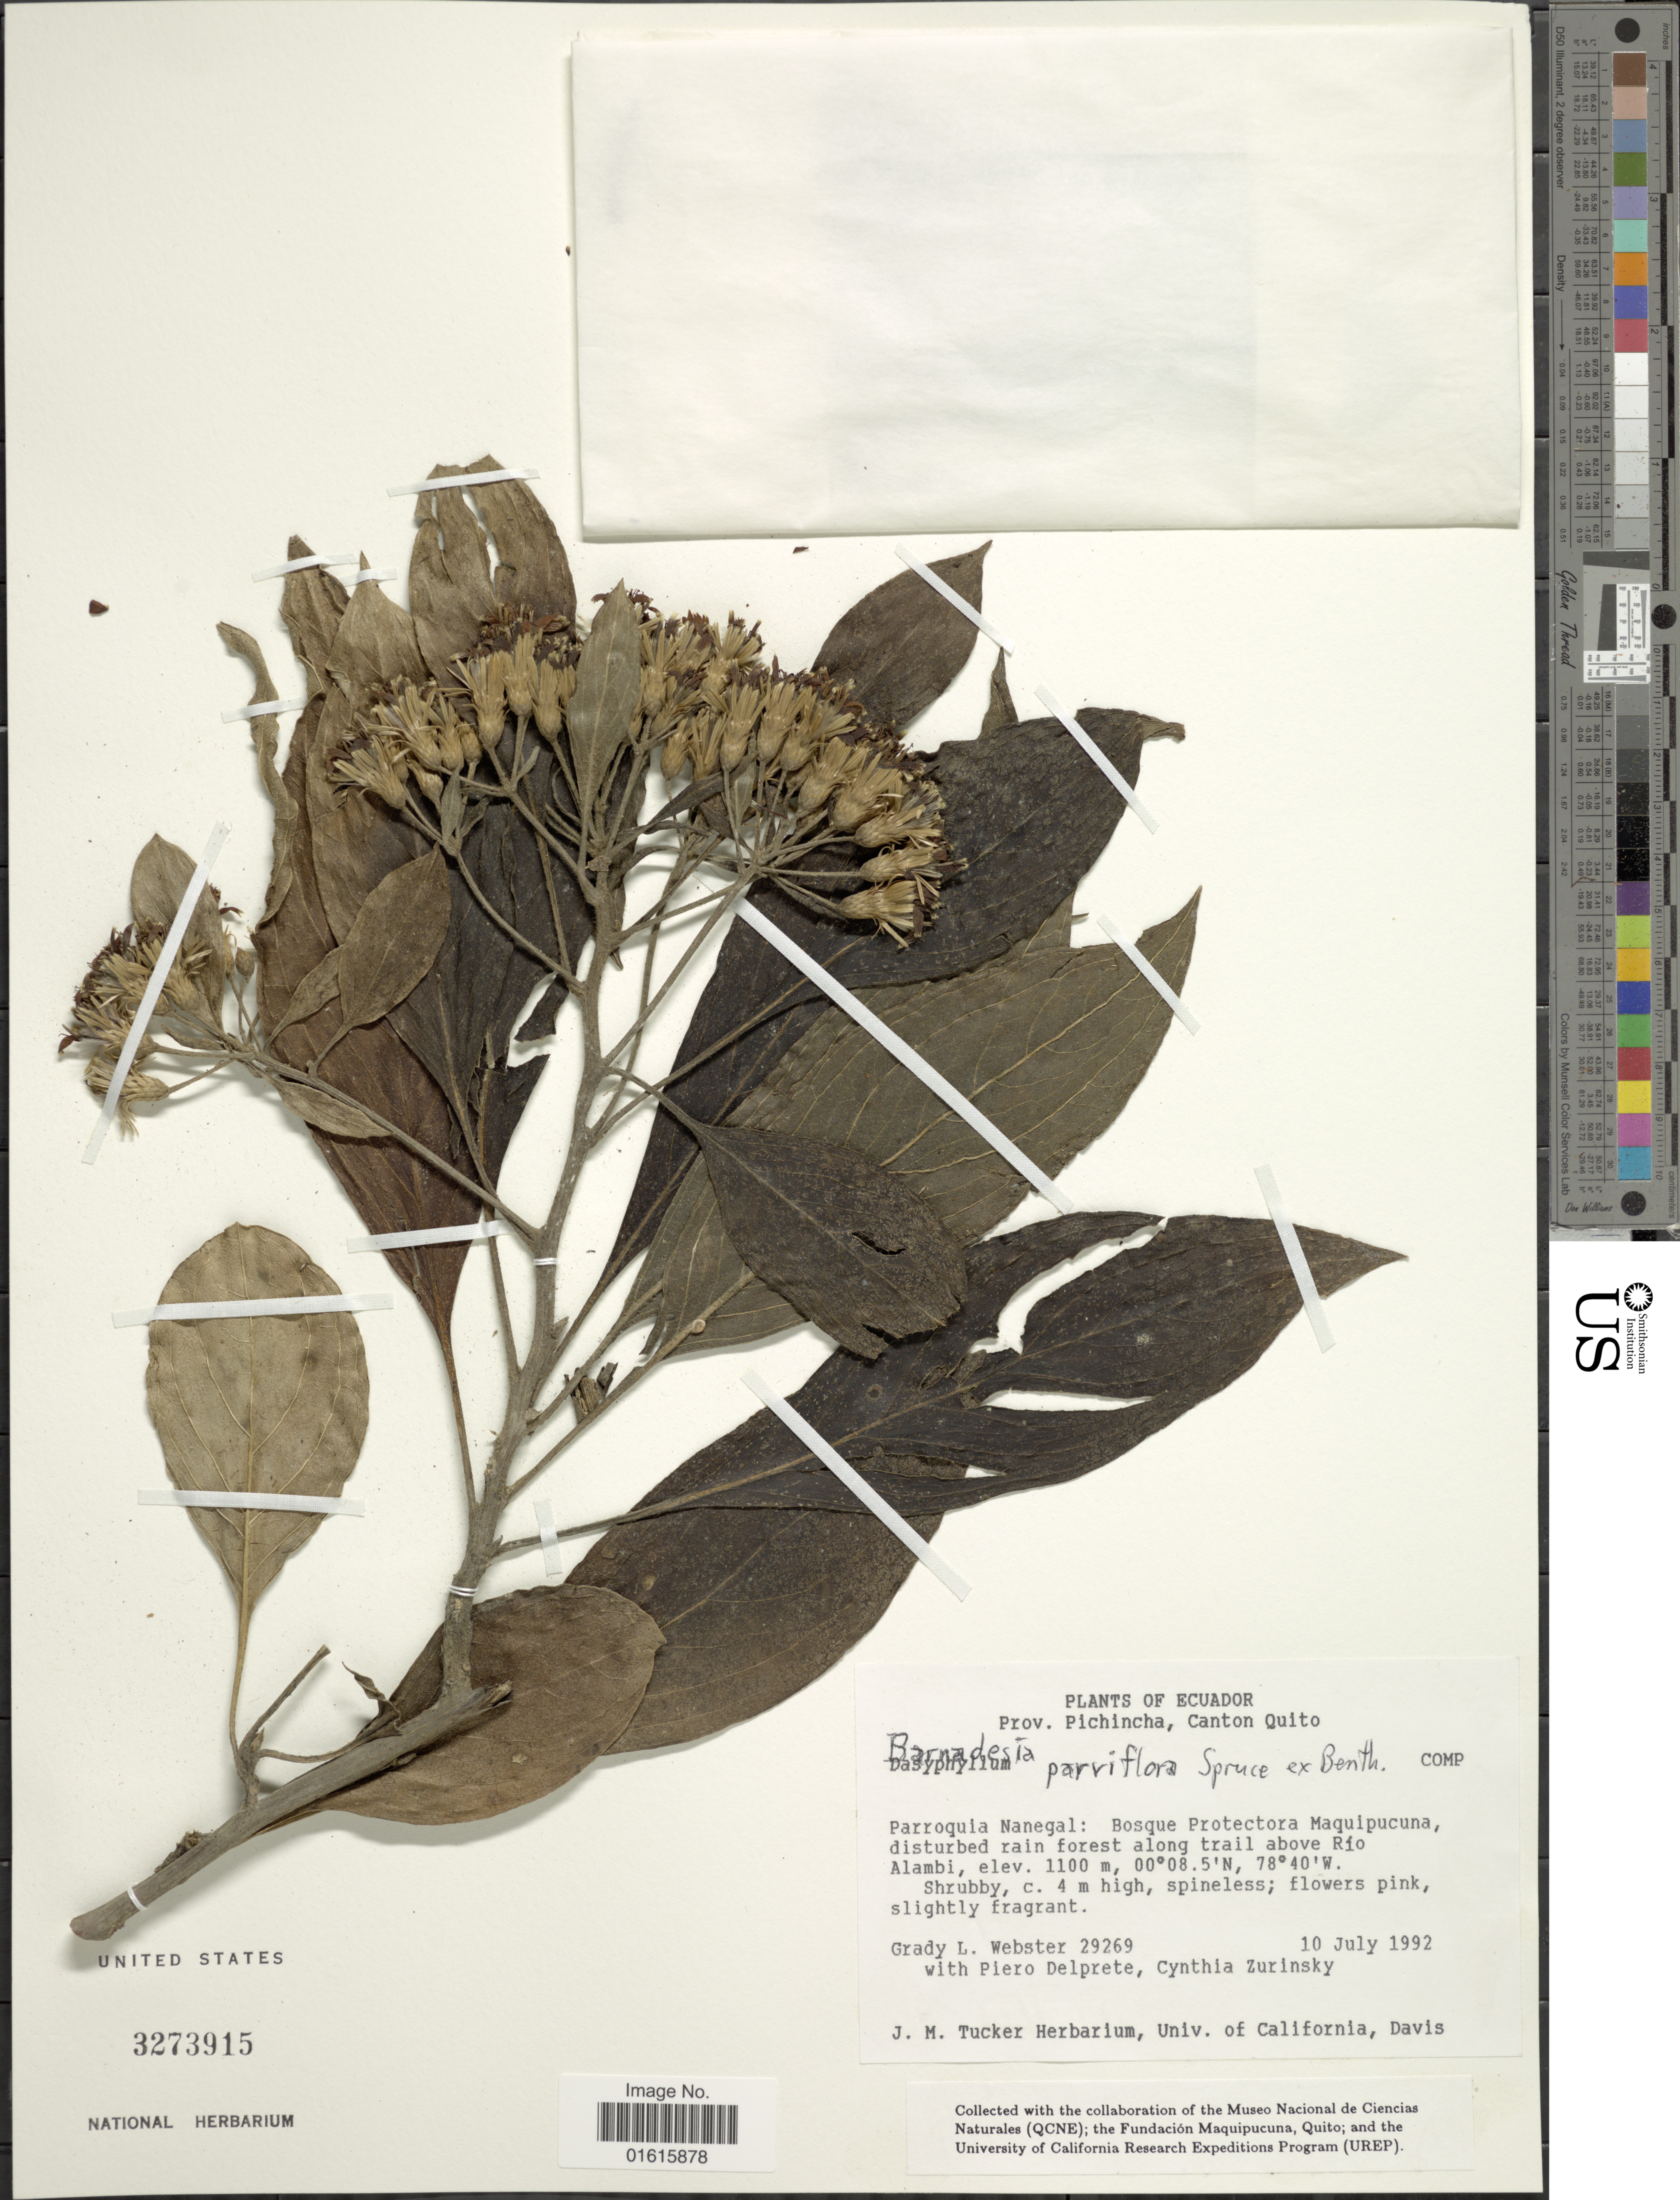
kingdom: Plantae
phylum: Tracheophyta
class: Magnoliopsida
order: Asterales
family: Asteraceae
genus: Barnadesia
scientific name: Barnadesia parviflora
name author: Spruce ex Benth. & Hook. f.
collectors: G. L. Webster, P. G. Delprete & C. Zurinsky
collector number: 29269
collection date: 1992-07-10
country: Ecuador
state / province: Pichincha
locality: Canton Quito, Parroquia Nanegal: Bosque Protectora Maquipucuna, disturbed rain forest along trail above Rio Alambi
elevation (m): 1100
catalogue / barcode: US 3273915